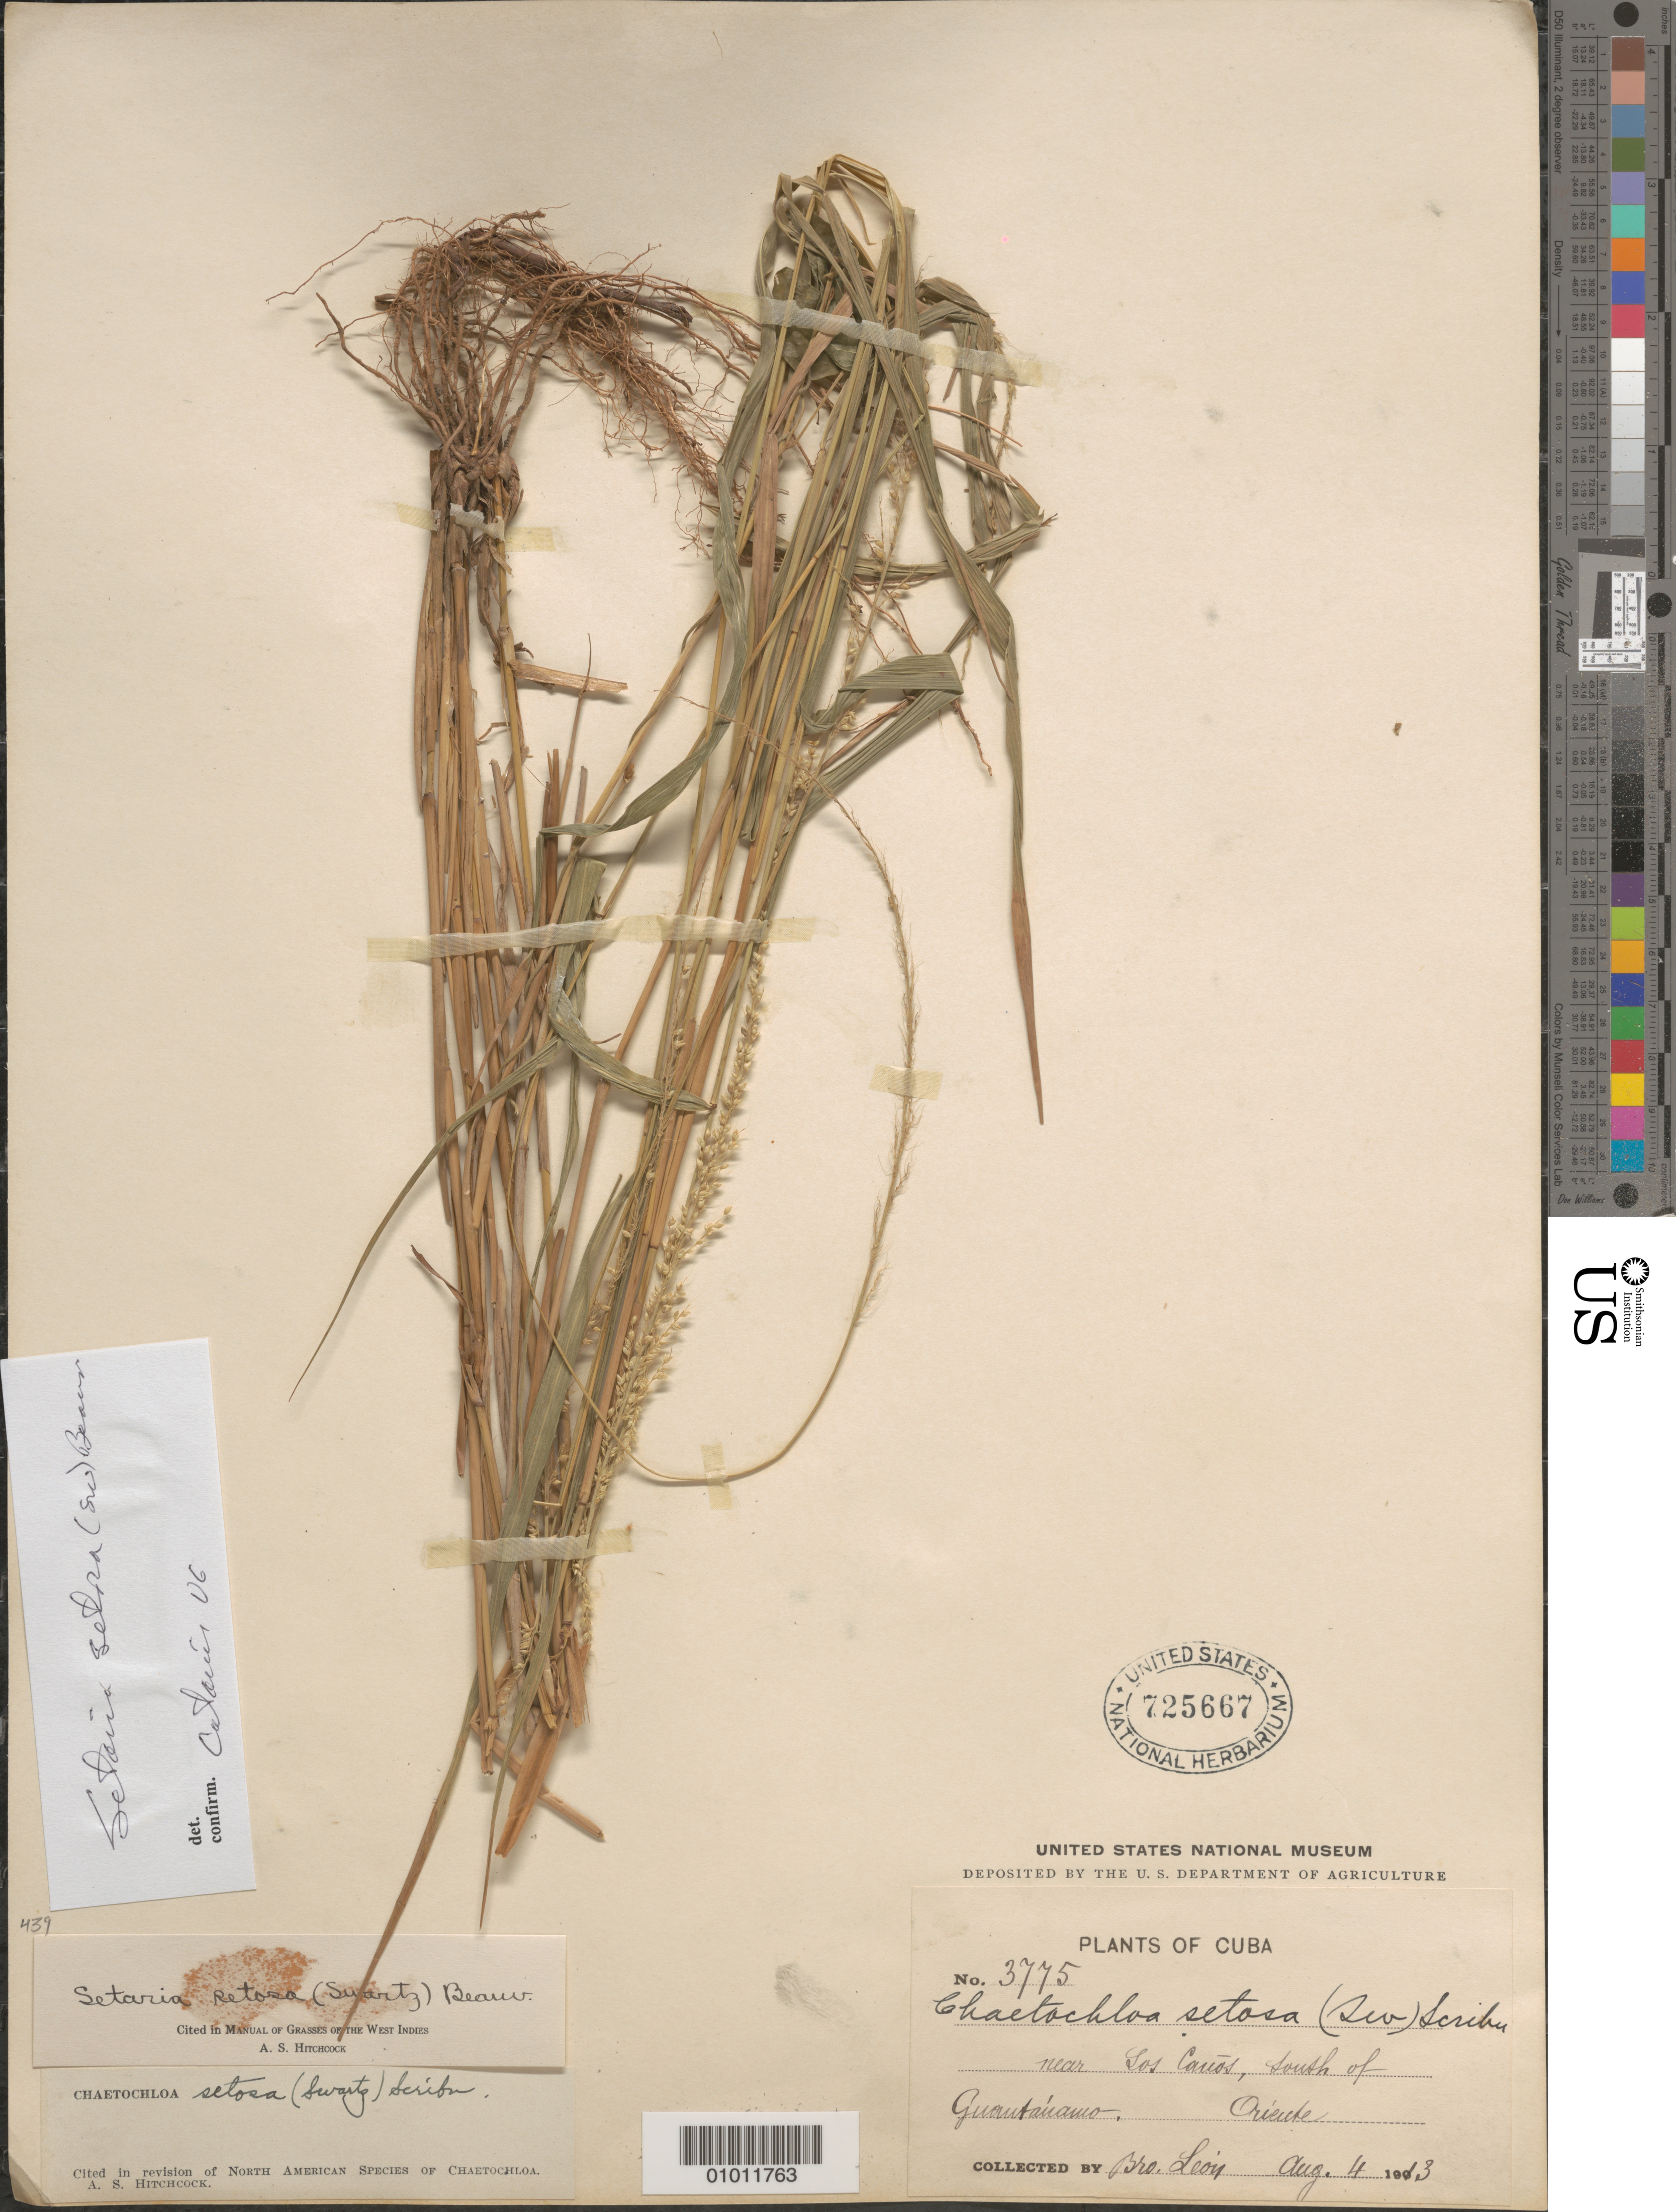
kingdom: Plantae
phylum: Tracheophyta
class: Liliopsida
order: Poales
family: Poaceae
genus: Setaria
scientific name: Setaria setosa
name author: (Sw.) P. Beauv.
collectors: Bro. León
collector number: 3775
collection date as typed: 04 Aug 1913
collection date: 1913-08-04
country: Cuba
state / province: Guantánamo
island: Cuba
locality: Near Los Canos, S of Guantanomo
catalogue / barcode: US 725667